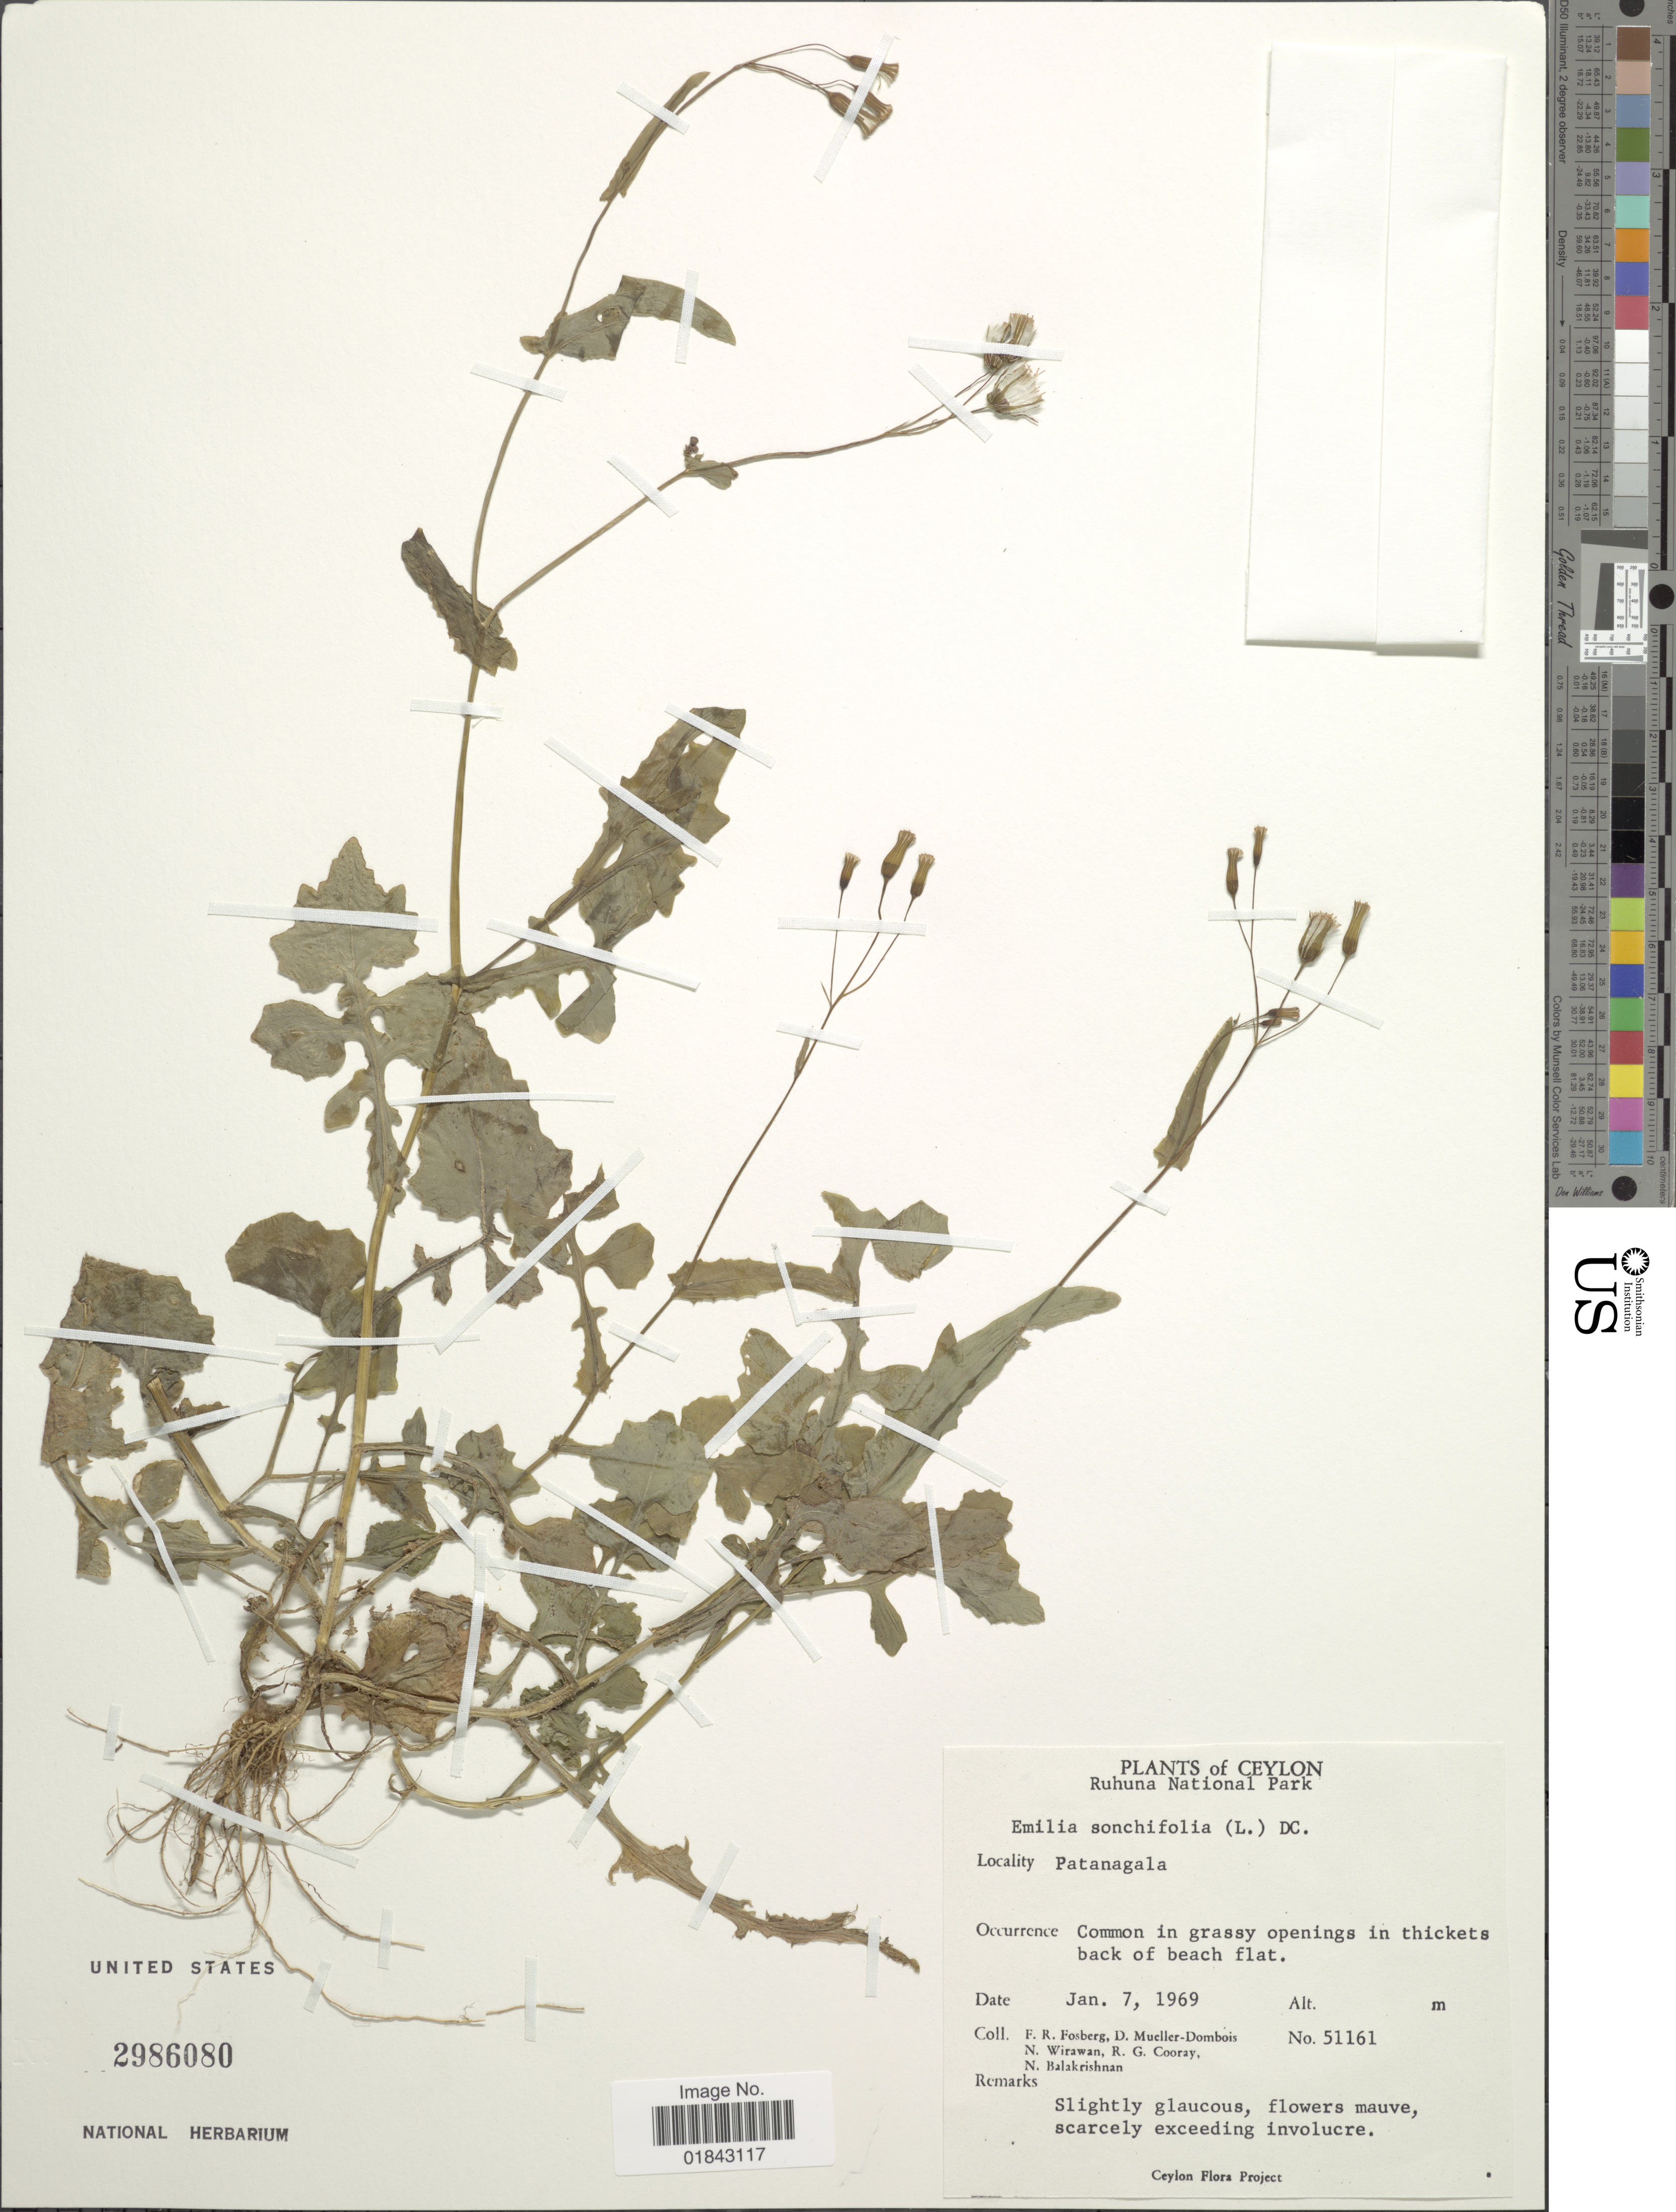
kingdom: Plantae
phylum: Tracheophyta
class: Magnoliopsida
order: Asterales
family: Asteraceae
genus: Emilia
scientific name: Emilia sonchifolia var. sonchifolia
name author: (L.) DC.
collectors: F. R. Fosberg, D. Mueller-Dombois, N. Wirawan & R. Cooray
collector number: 51161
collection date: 1969-01-07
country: Sri Lanka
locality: Ceylon, Ruhuna National Park, Patanagala, common in grassy openings in thickets back of beach flat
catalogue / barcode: US 2986080